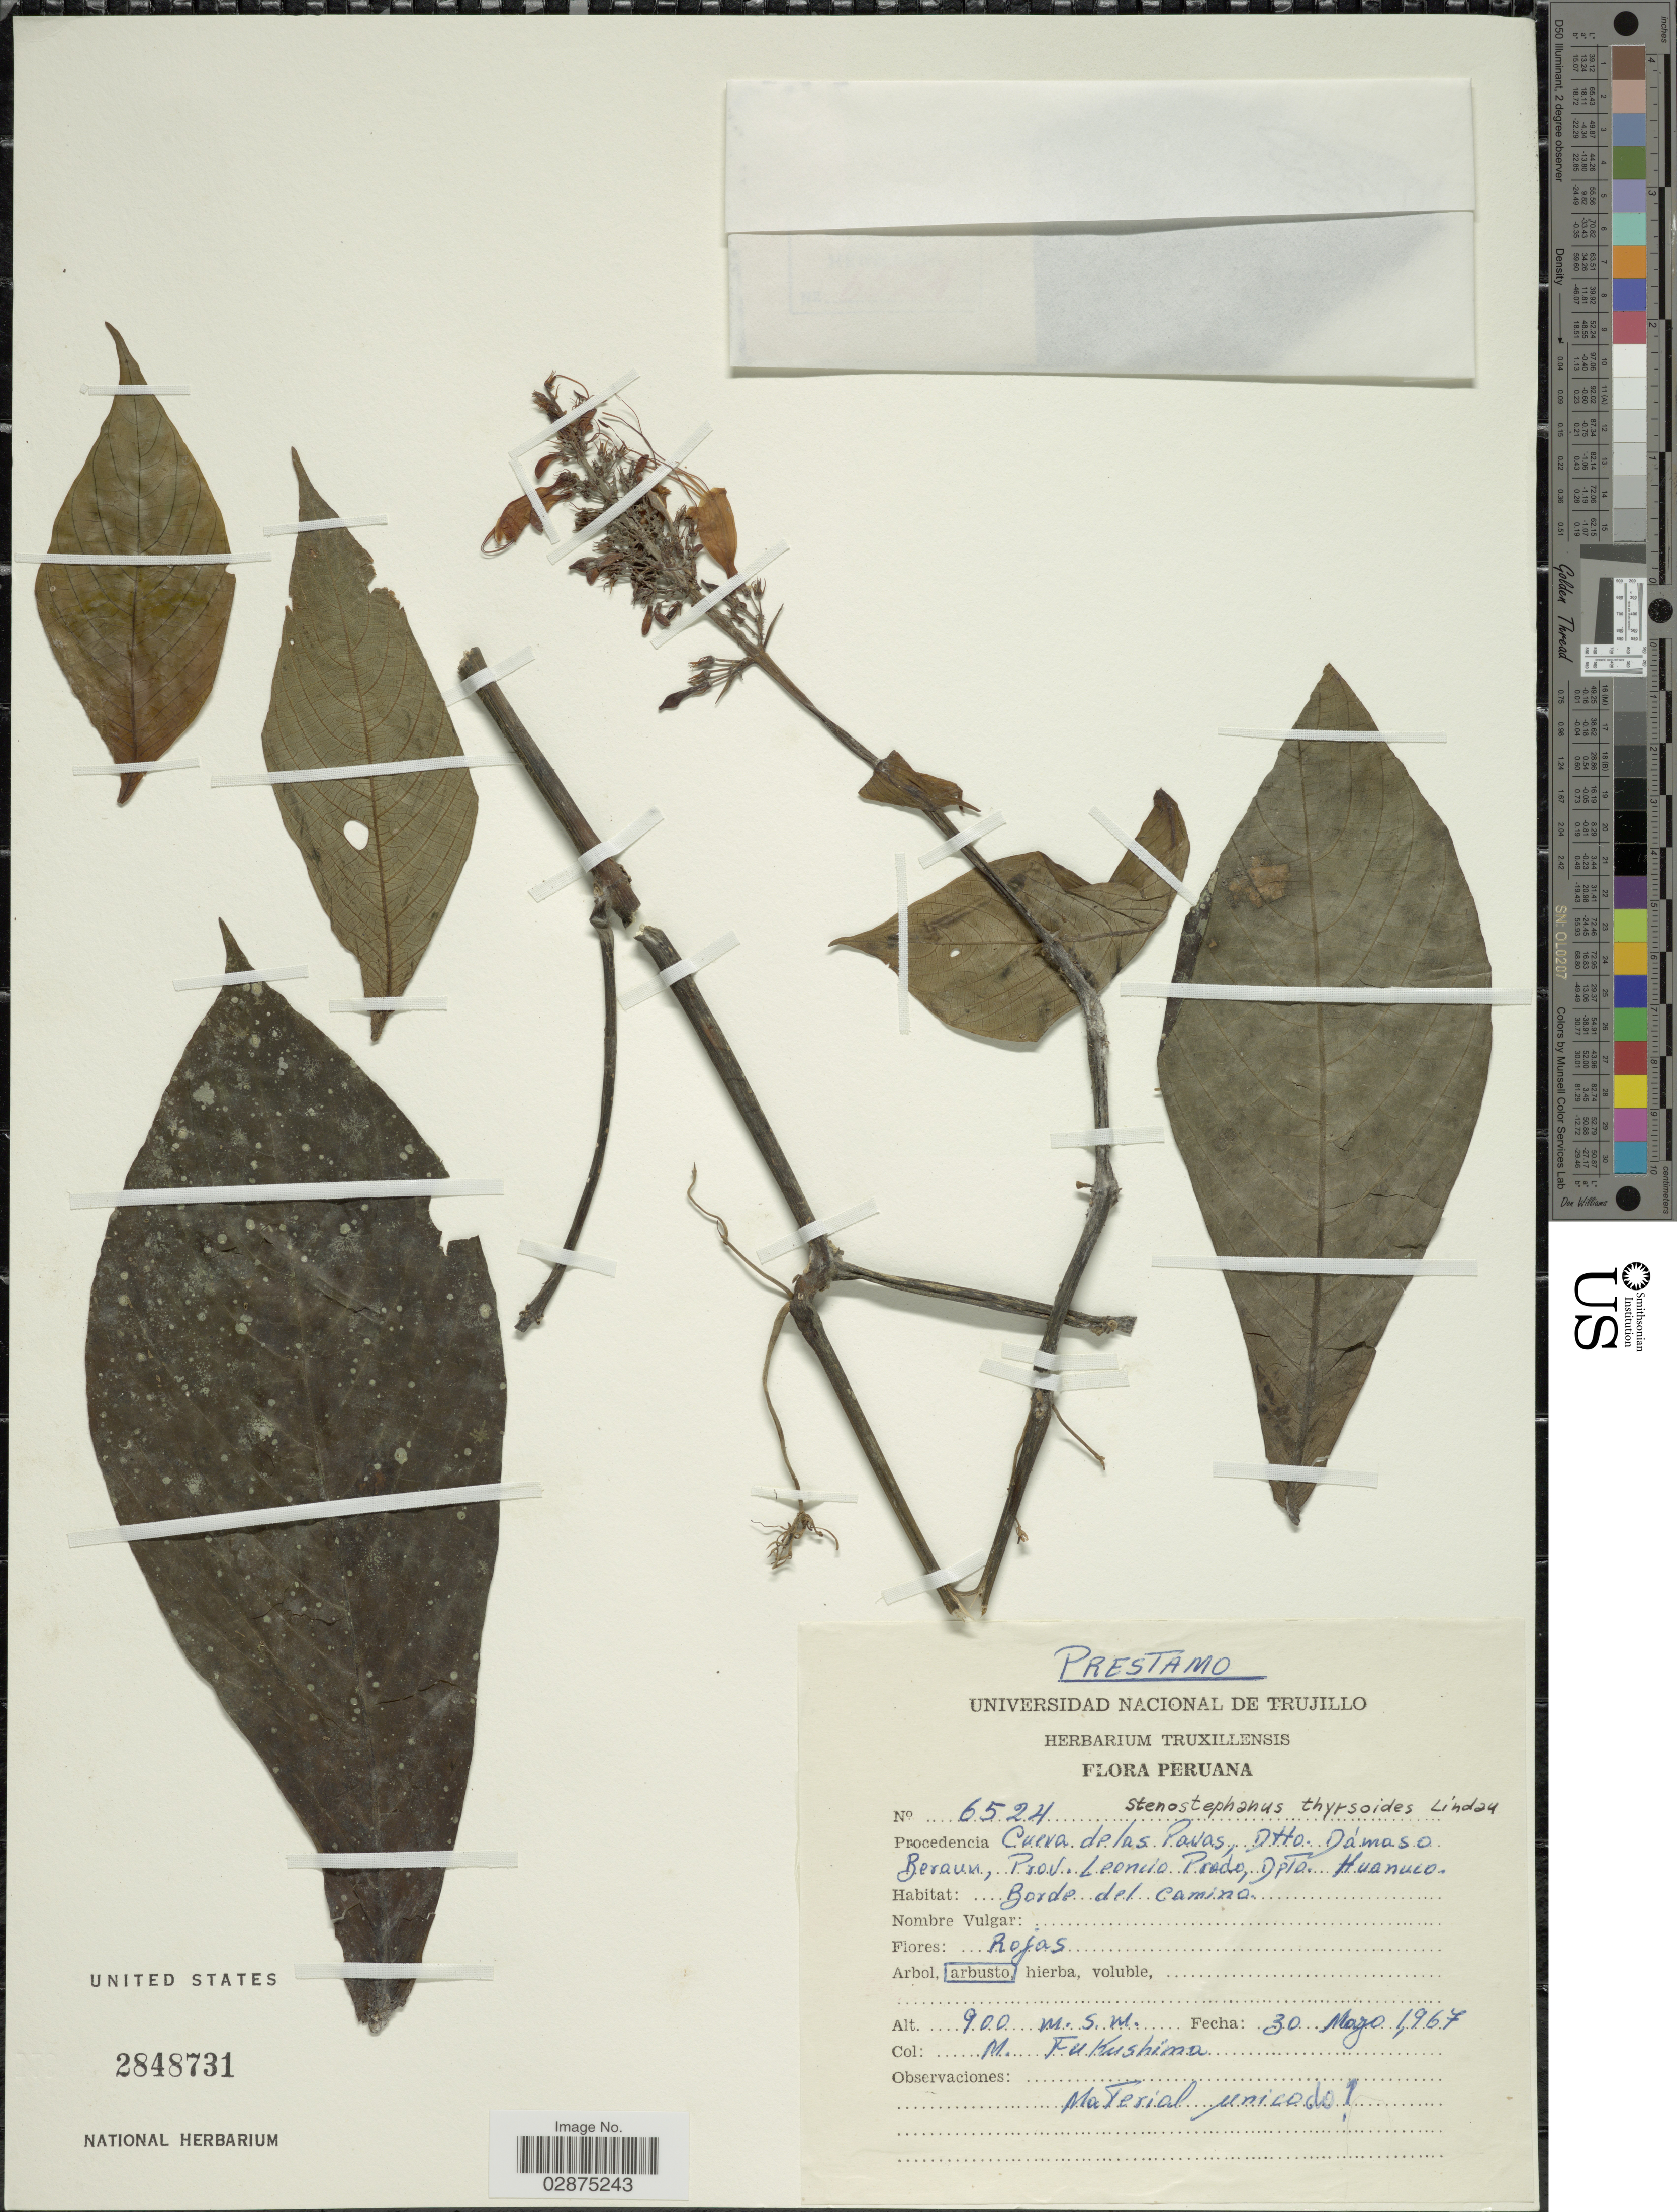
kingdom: Plantae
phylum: Tracheophyta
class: Magnoliopsida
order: Lamiales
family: Acanthaceae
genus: Stenostephanus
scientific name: Stenostephanus longistaminus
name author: (Ruiz & Pav.) V.M. Baum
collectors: M. Fukushima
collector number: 6524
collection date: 1967-05-30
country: Peru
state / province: Huánuco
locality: Cueva de las Pavas, Dtto. Dámaso Beraun, Prov. Leoncio Prado, Dpto. Huanuco.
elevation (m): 900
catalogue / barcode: US 2848731